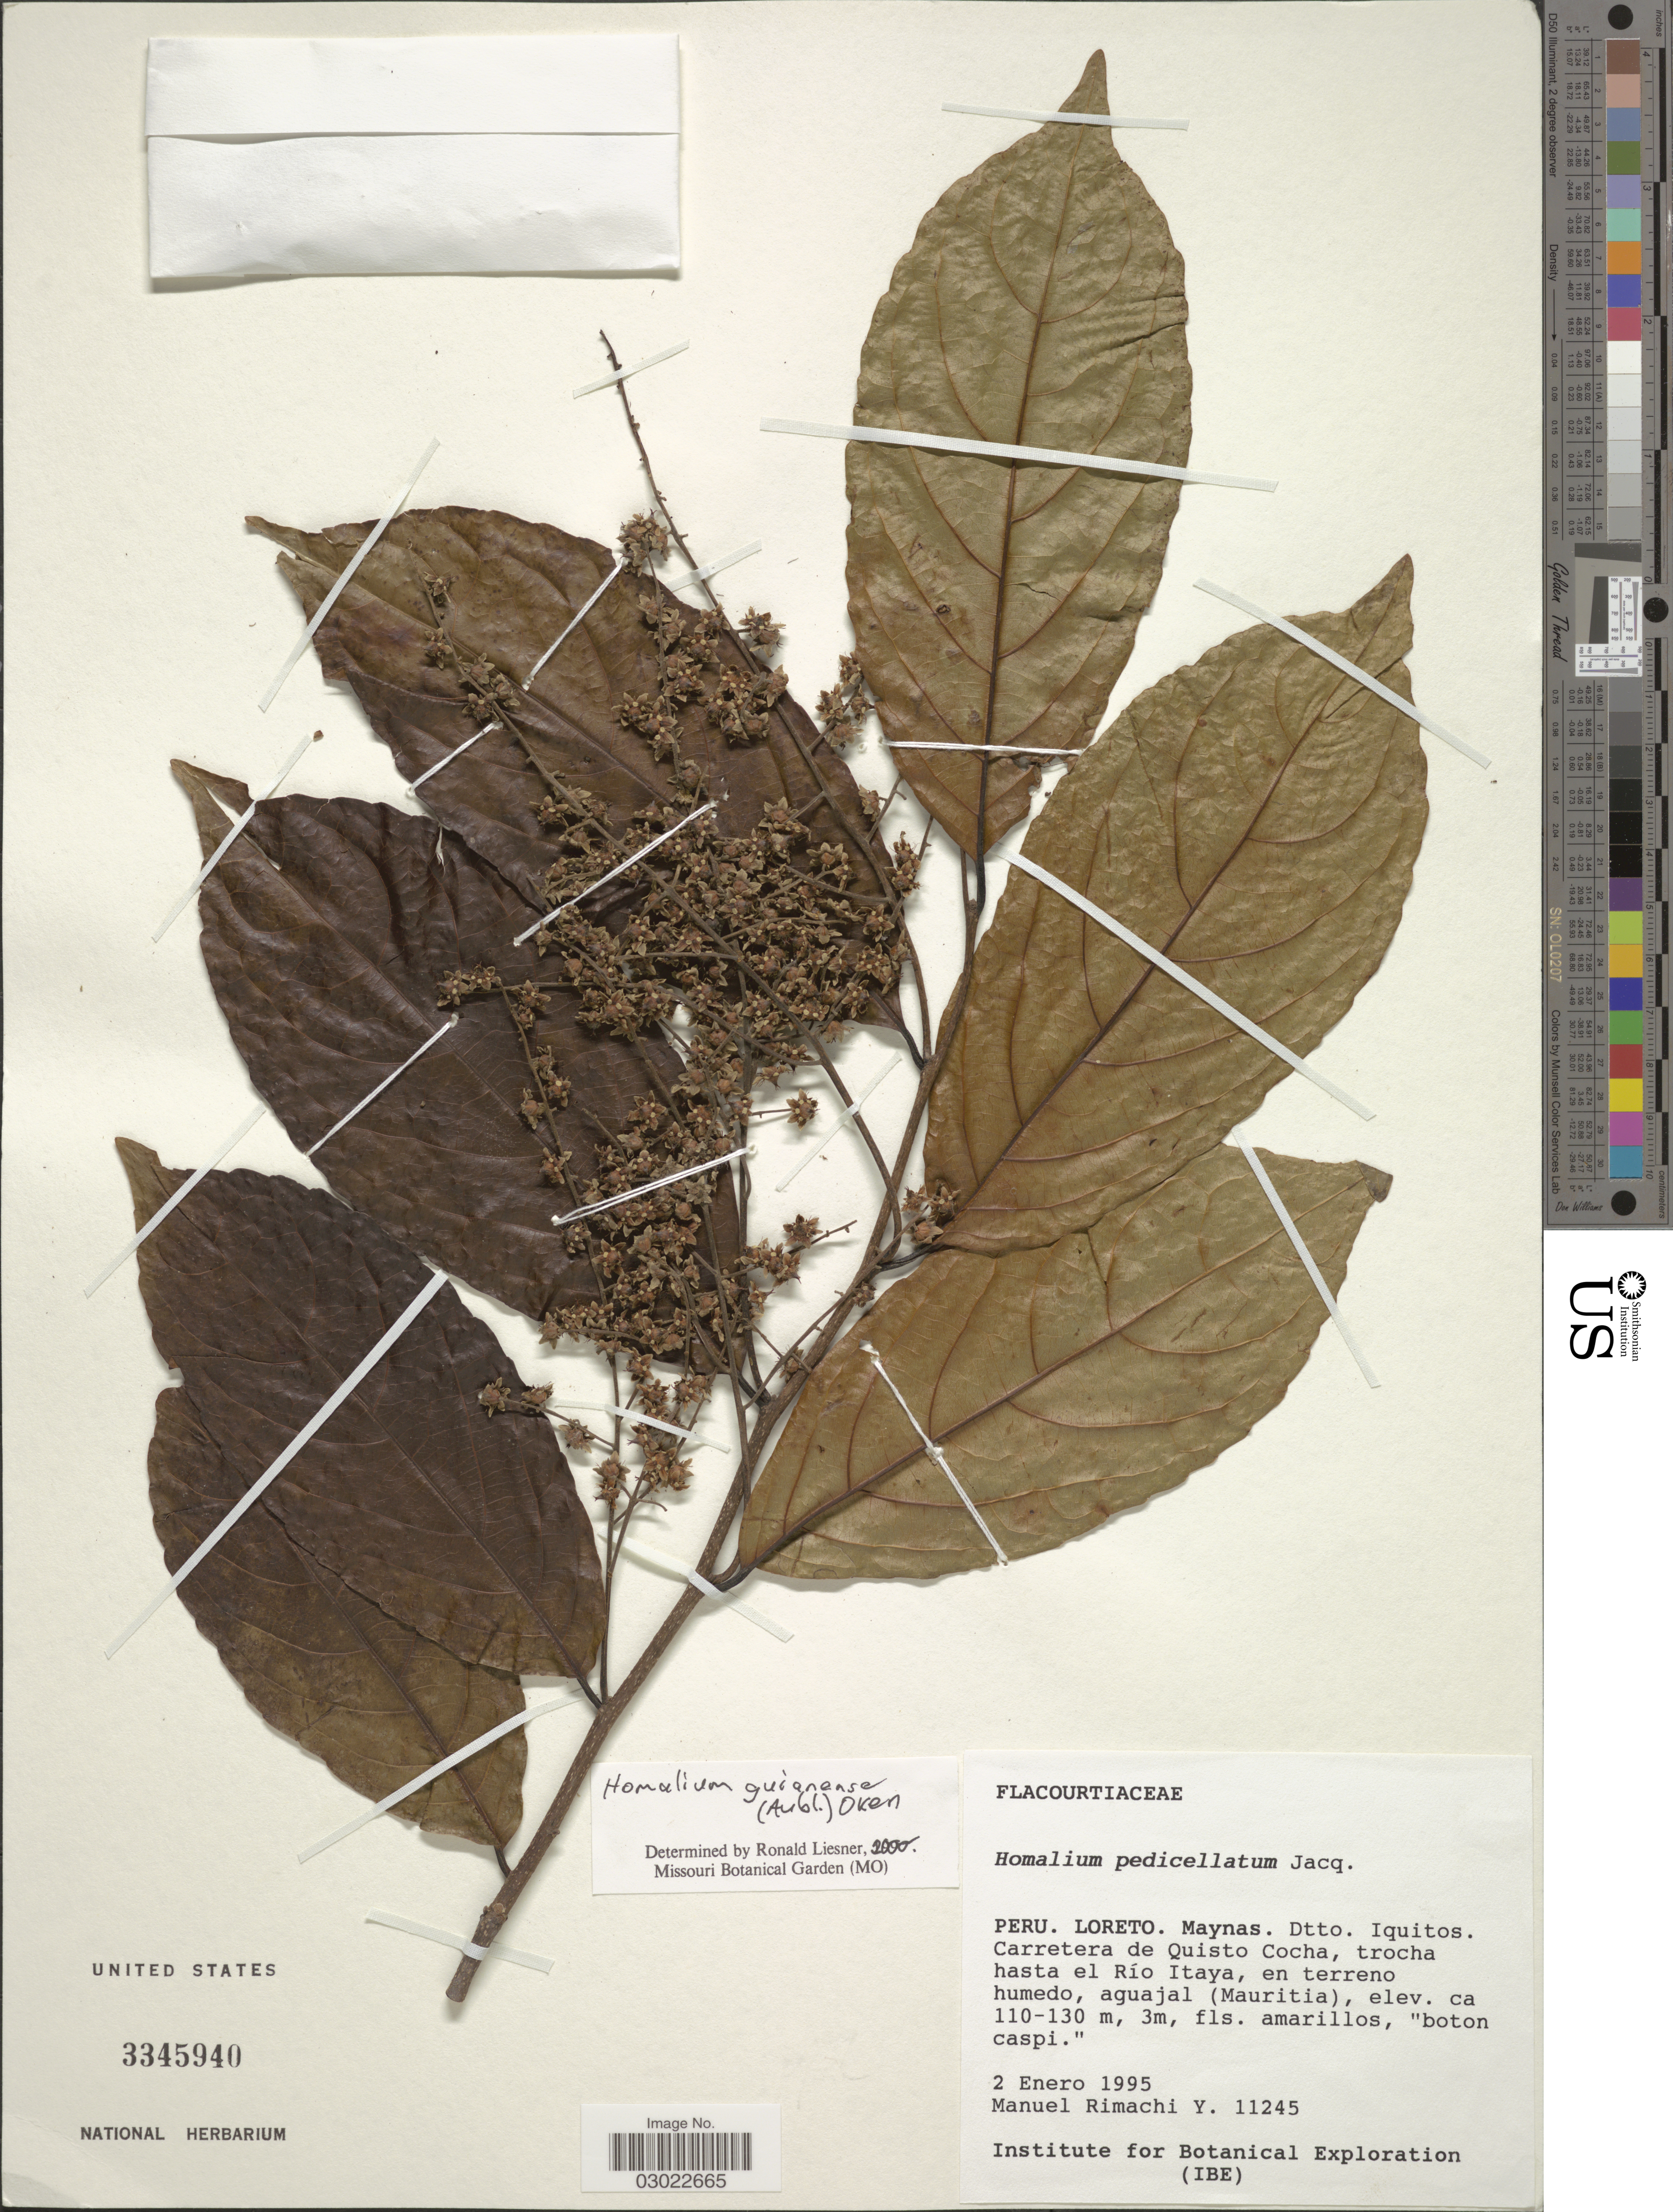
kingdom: Plantae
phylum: Tracheophyta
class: Magnoliopsida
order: Malpighiales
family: Salicaceae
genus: Homalium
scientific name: Homalium guianense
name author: (Aubl.) Oken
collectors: M. Rimachi Y.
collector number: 11248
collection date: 1995-01-02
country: Peru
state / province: Loreto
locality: Maynas. Dtto. Iquitos. Carretera de Quisto Cocha, trocha hasta el Río Itaya, en terreno humedo, aguajal (Mauritia).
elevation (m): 110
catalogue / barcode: US 3345940